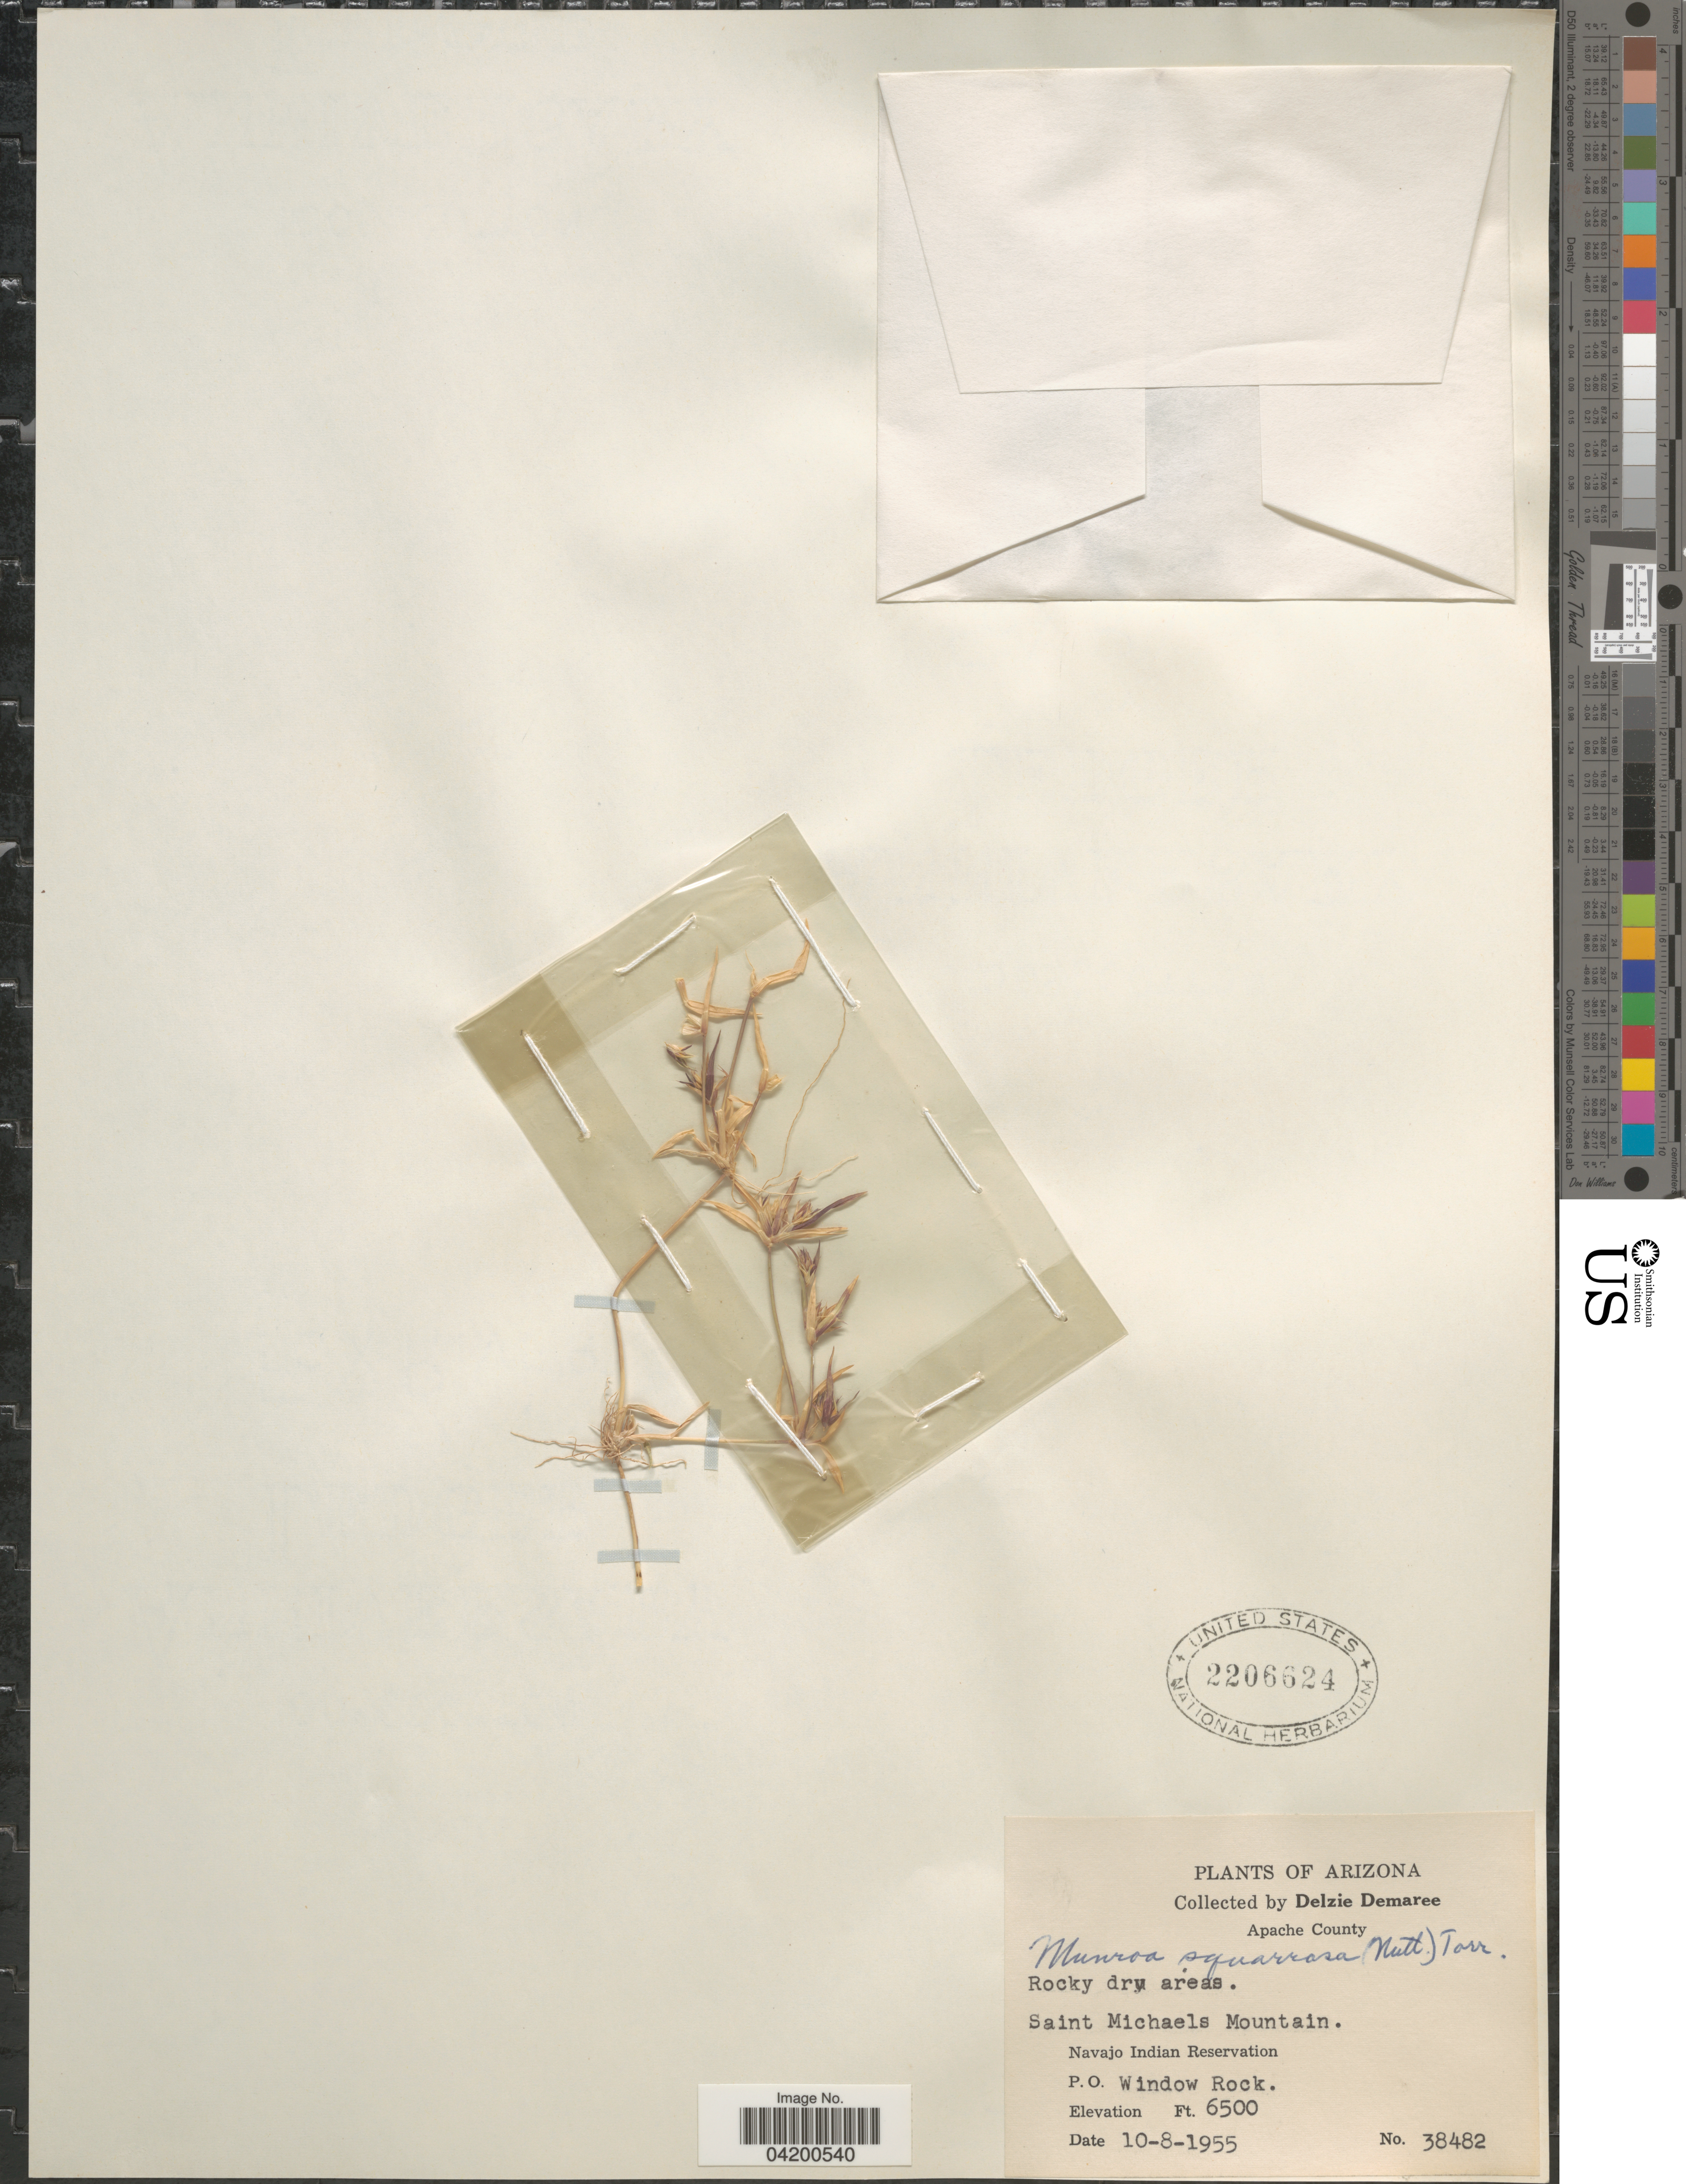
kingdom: Plantae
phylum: Tracheophyta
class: Liliopsida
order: Poales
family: Poaceae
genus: Munroa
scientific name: Munroa squarrosa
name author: (Nutt.) Torr.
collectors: D. Demaree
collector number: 38482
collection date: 1955-10-08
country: United States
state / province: Arizona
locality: Apache County. Saint Michaels Mountain. Navajo Indian Reservation. P.O. Window Rock.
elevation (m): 1981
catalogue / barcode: US 2206624